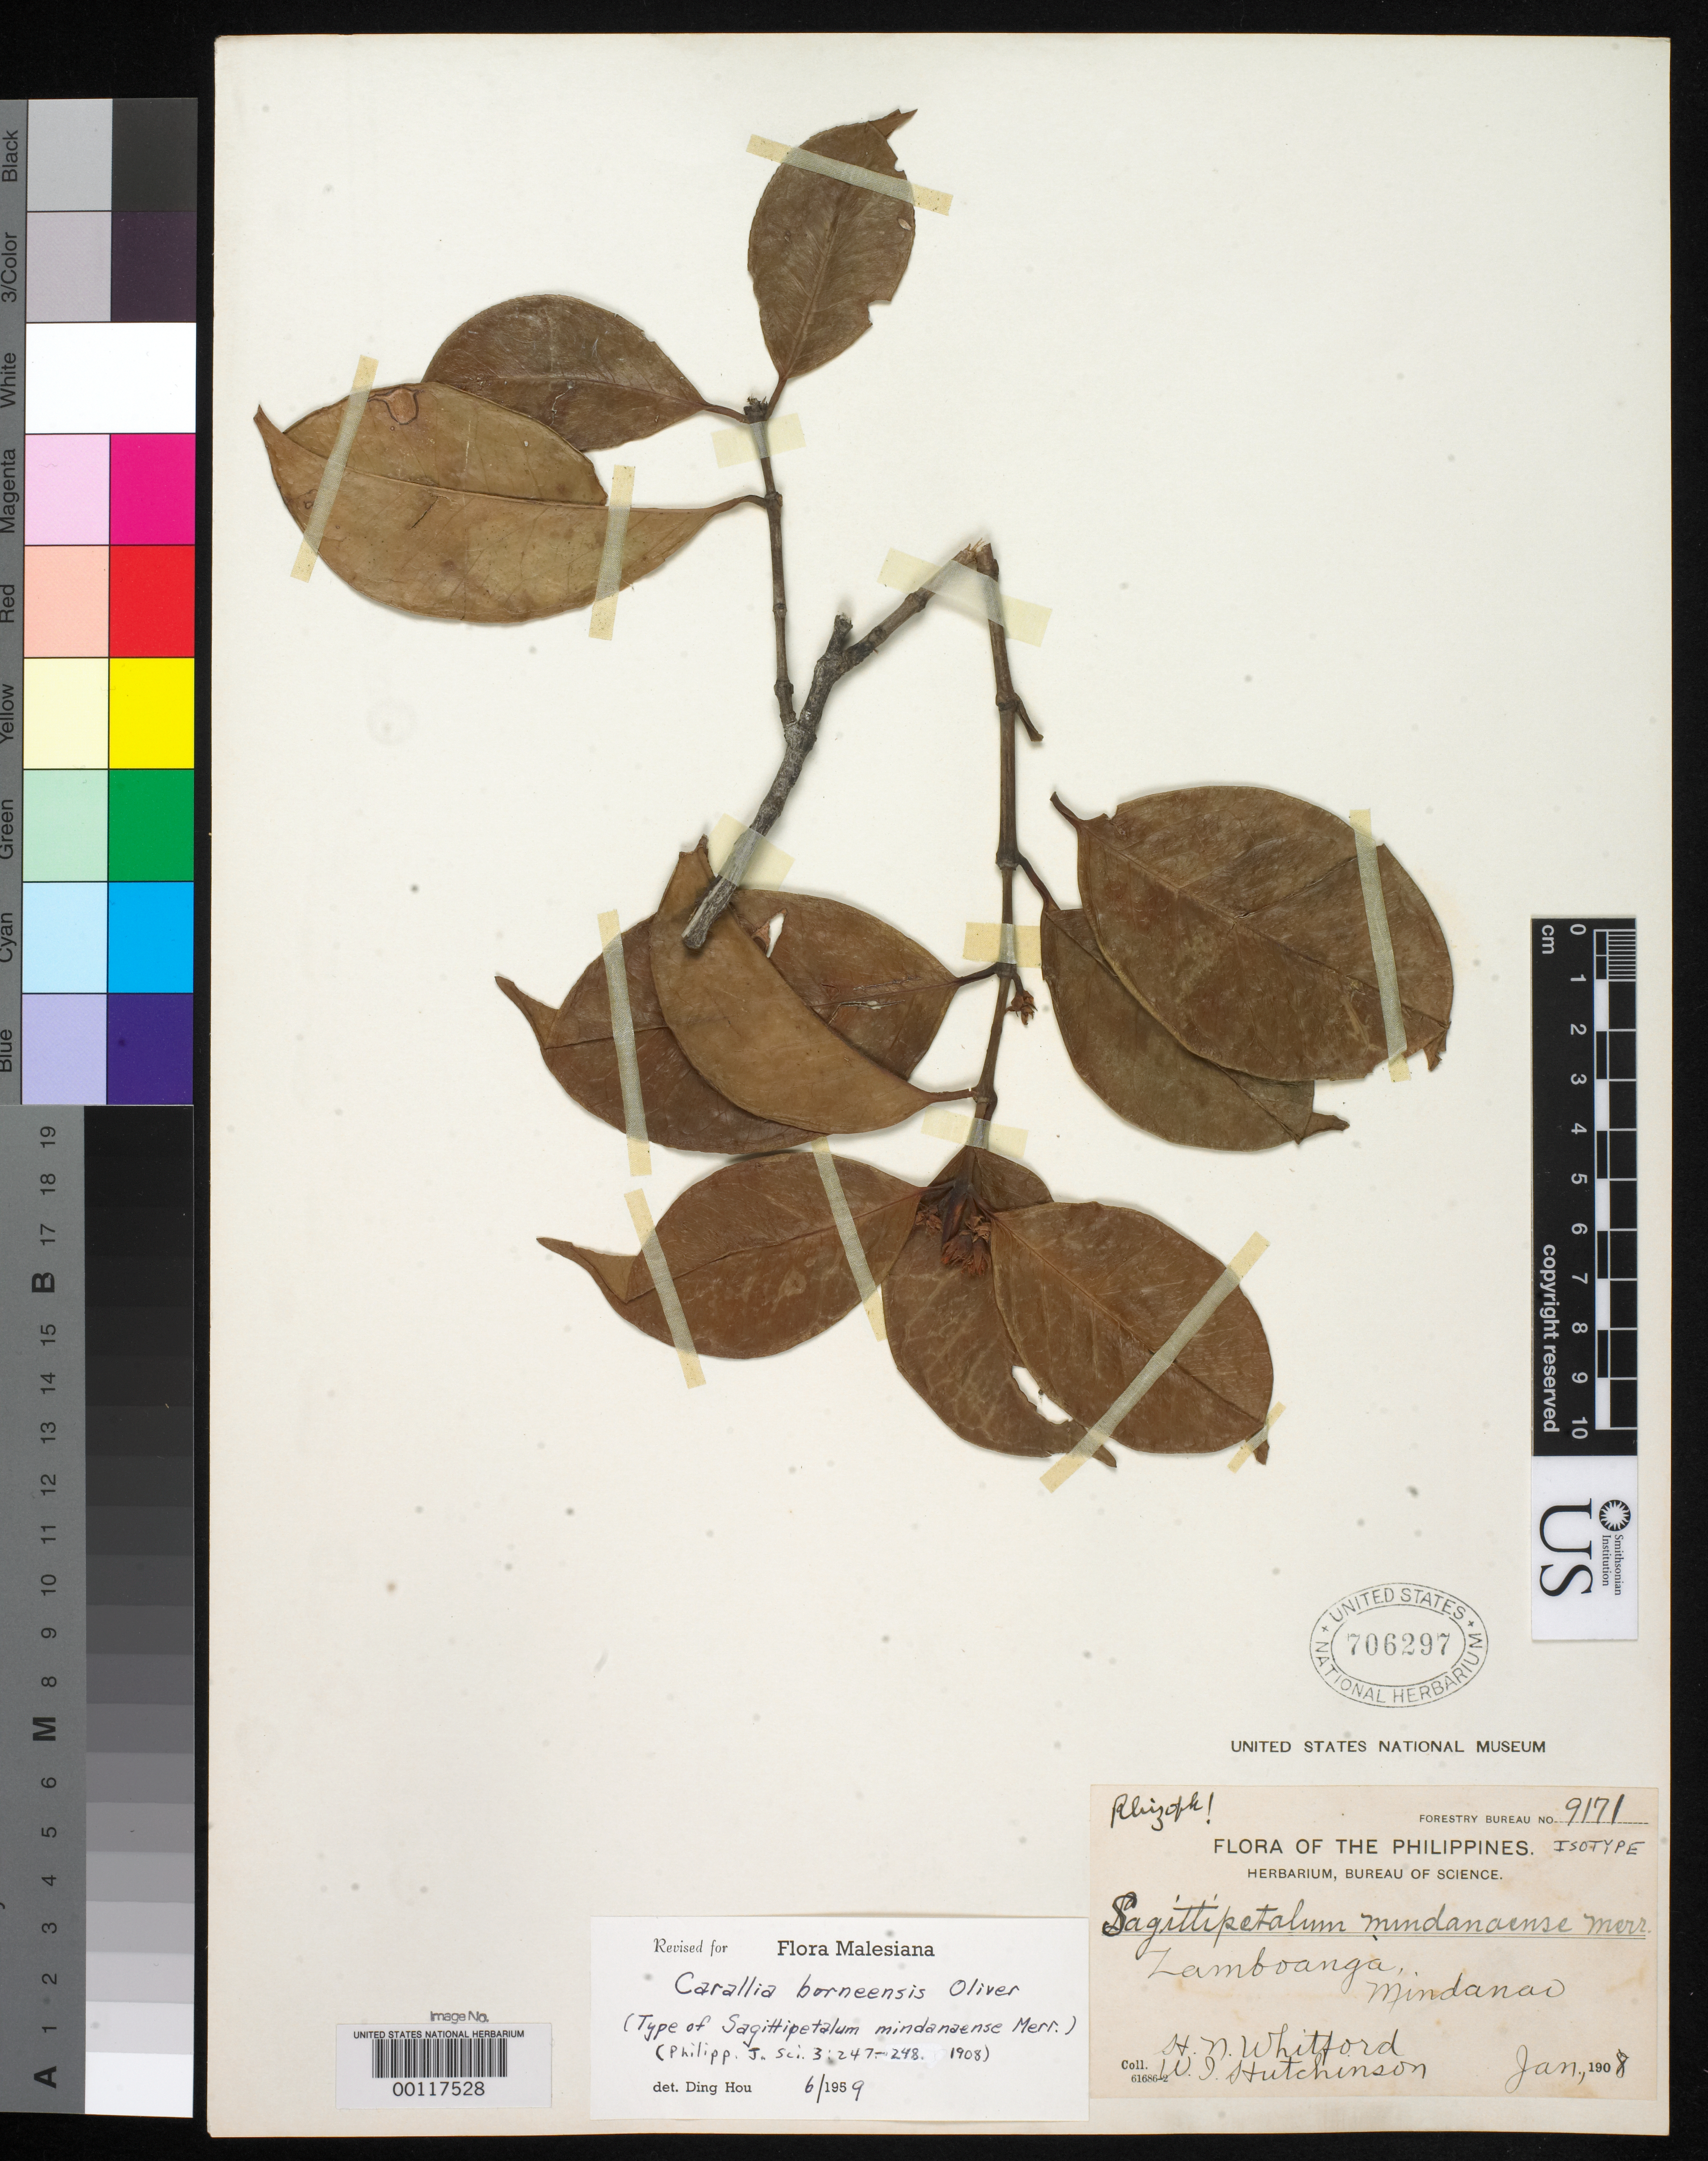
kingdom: Plantae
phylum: Tracheophyta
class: Magnoliopsida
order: Malpighiales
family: Rhizophoraceae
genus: Sagittipetalum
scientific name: Sagittipetalum mindanaense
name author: Merr.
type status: Isotype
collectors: H. N. Whitford & W. I. Hutchinson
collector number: Forestry Bureau 9171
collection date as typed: Jan 1908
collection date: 1908-01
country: Philippines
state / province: Zamboanga Peninsula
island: Mindanao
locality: Tetuan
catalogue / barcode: US 706297